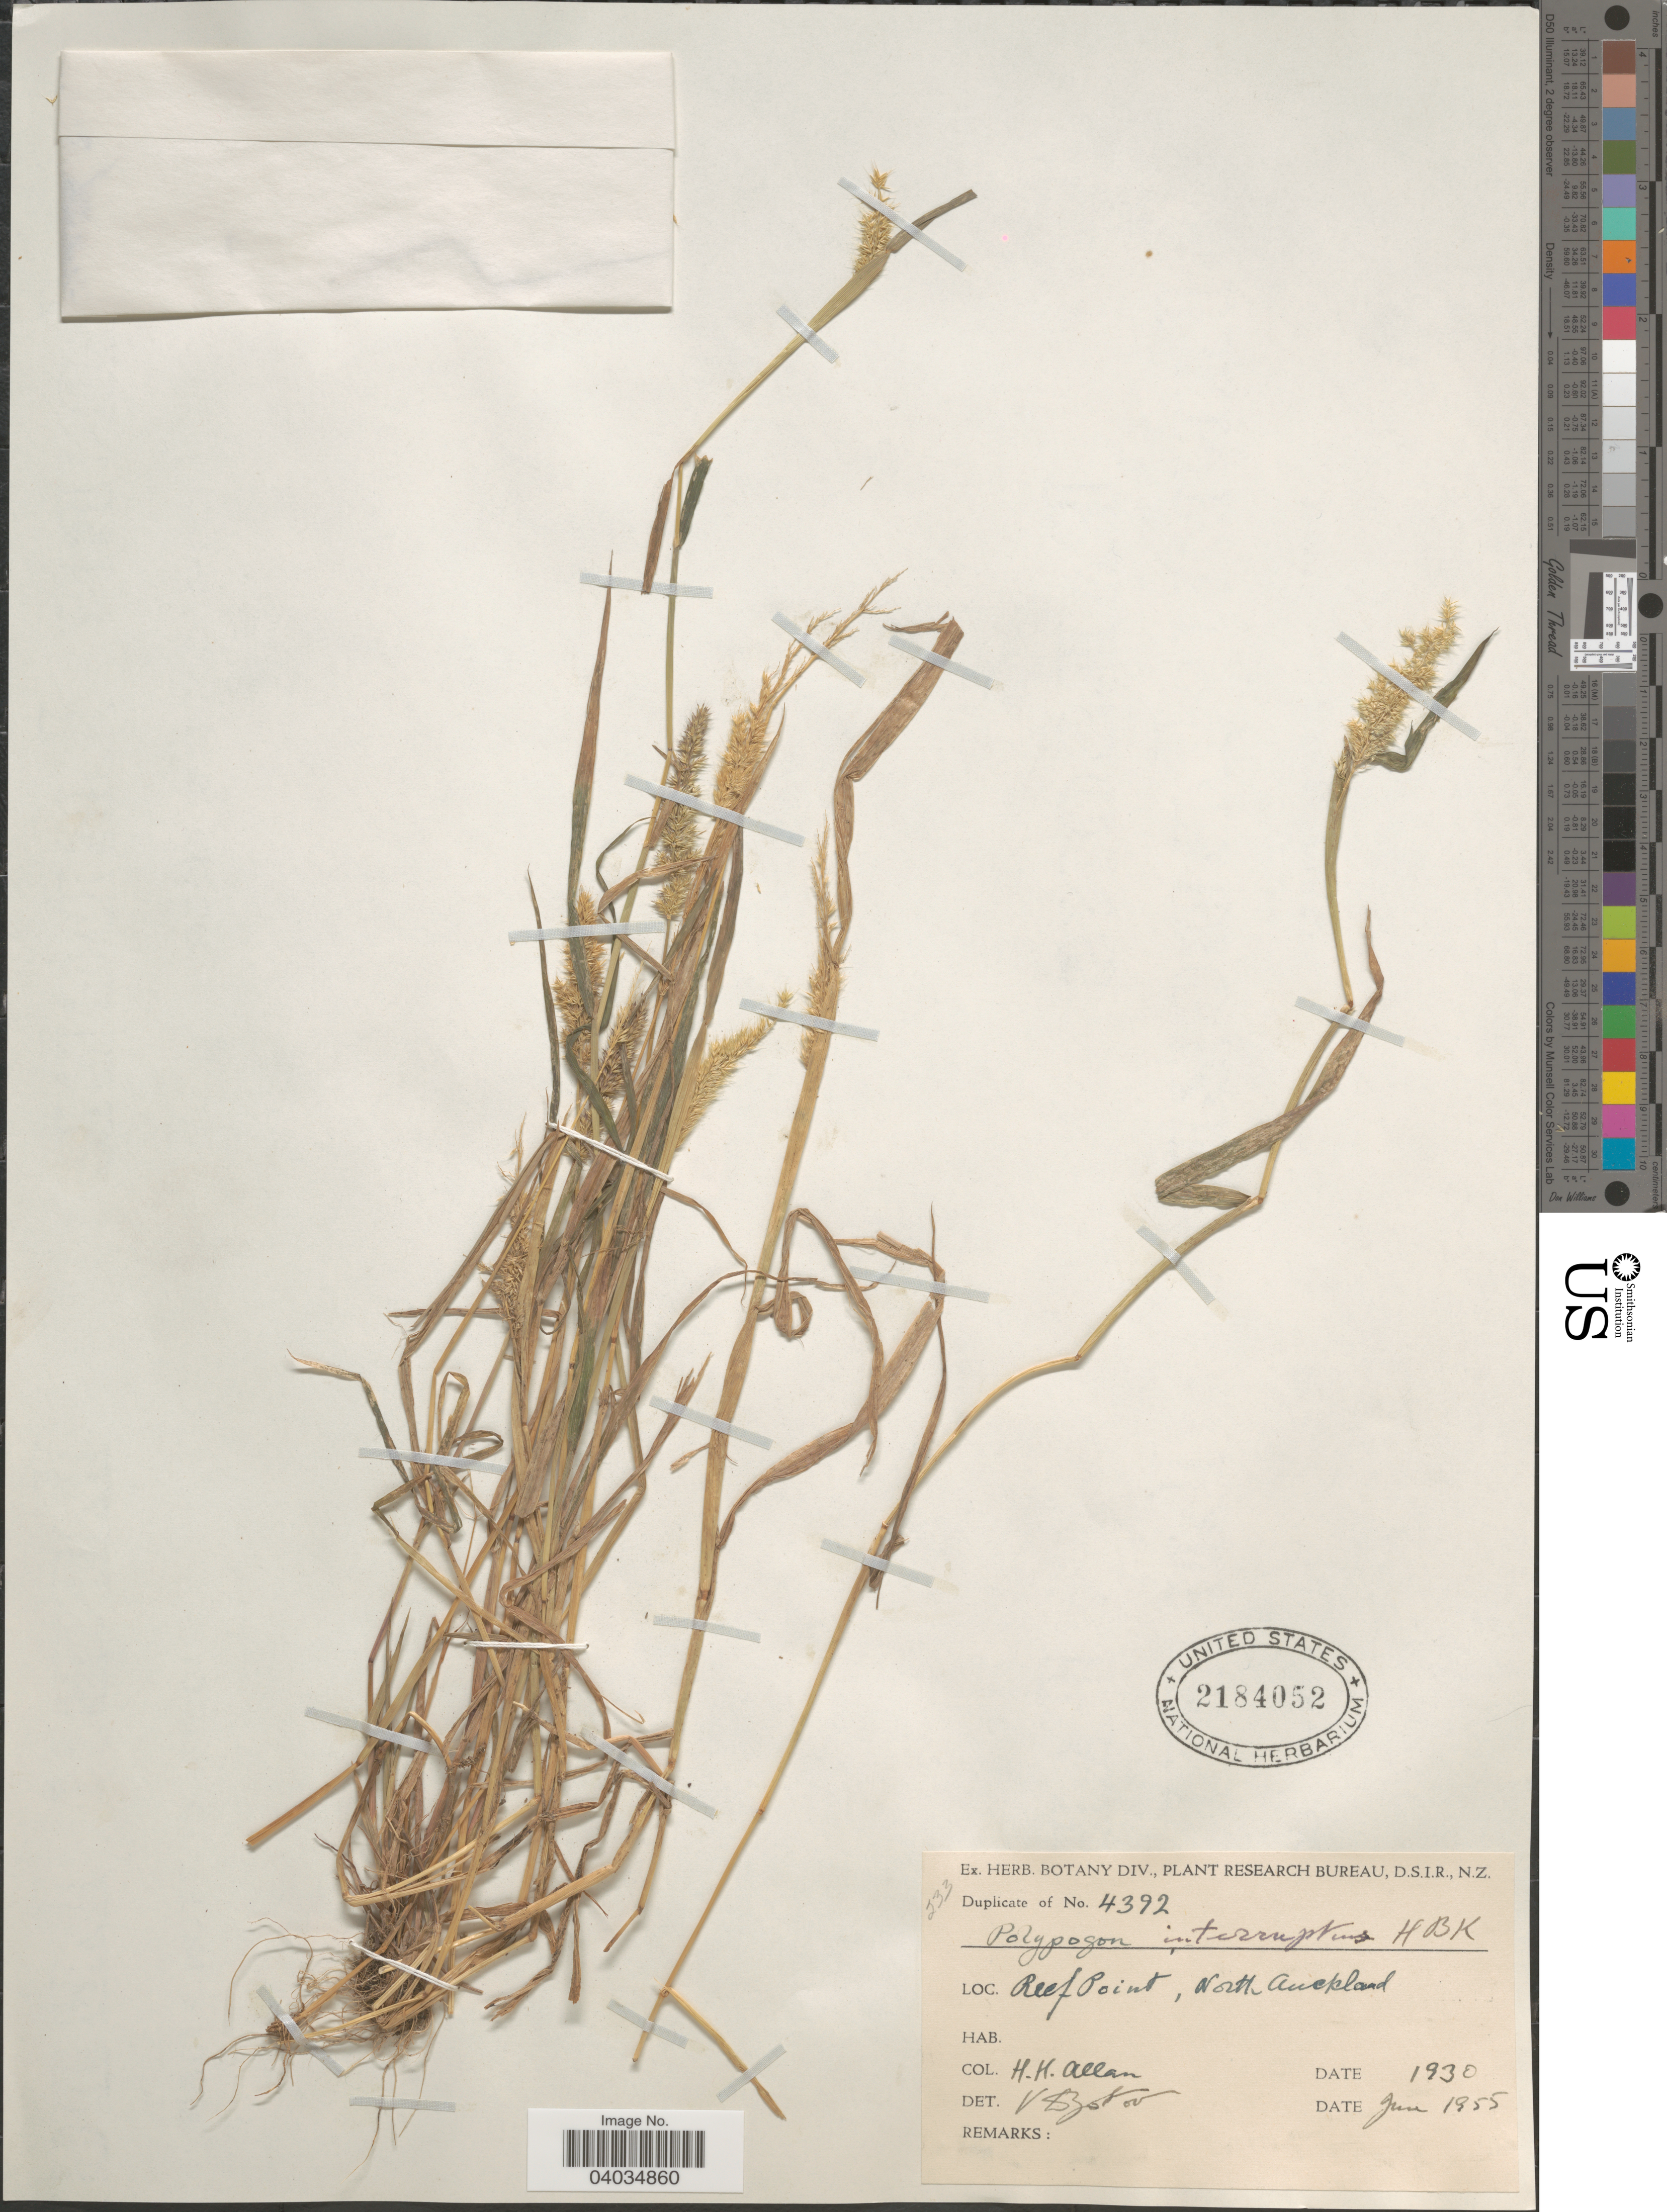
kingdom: Plantae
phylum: Tracheophyta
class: Liliopsida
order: Poales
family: Poaceae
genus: Polypogon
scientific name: Polypogon interruptus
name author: Kunth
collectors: H. Allan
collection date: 1930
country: New Zealand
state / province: Auckland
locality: Reef Point, North Auckland.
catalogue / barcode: US 2184052